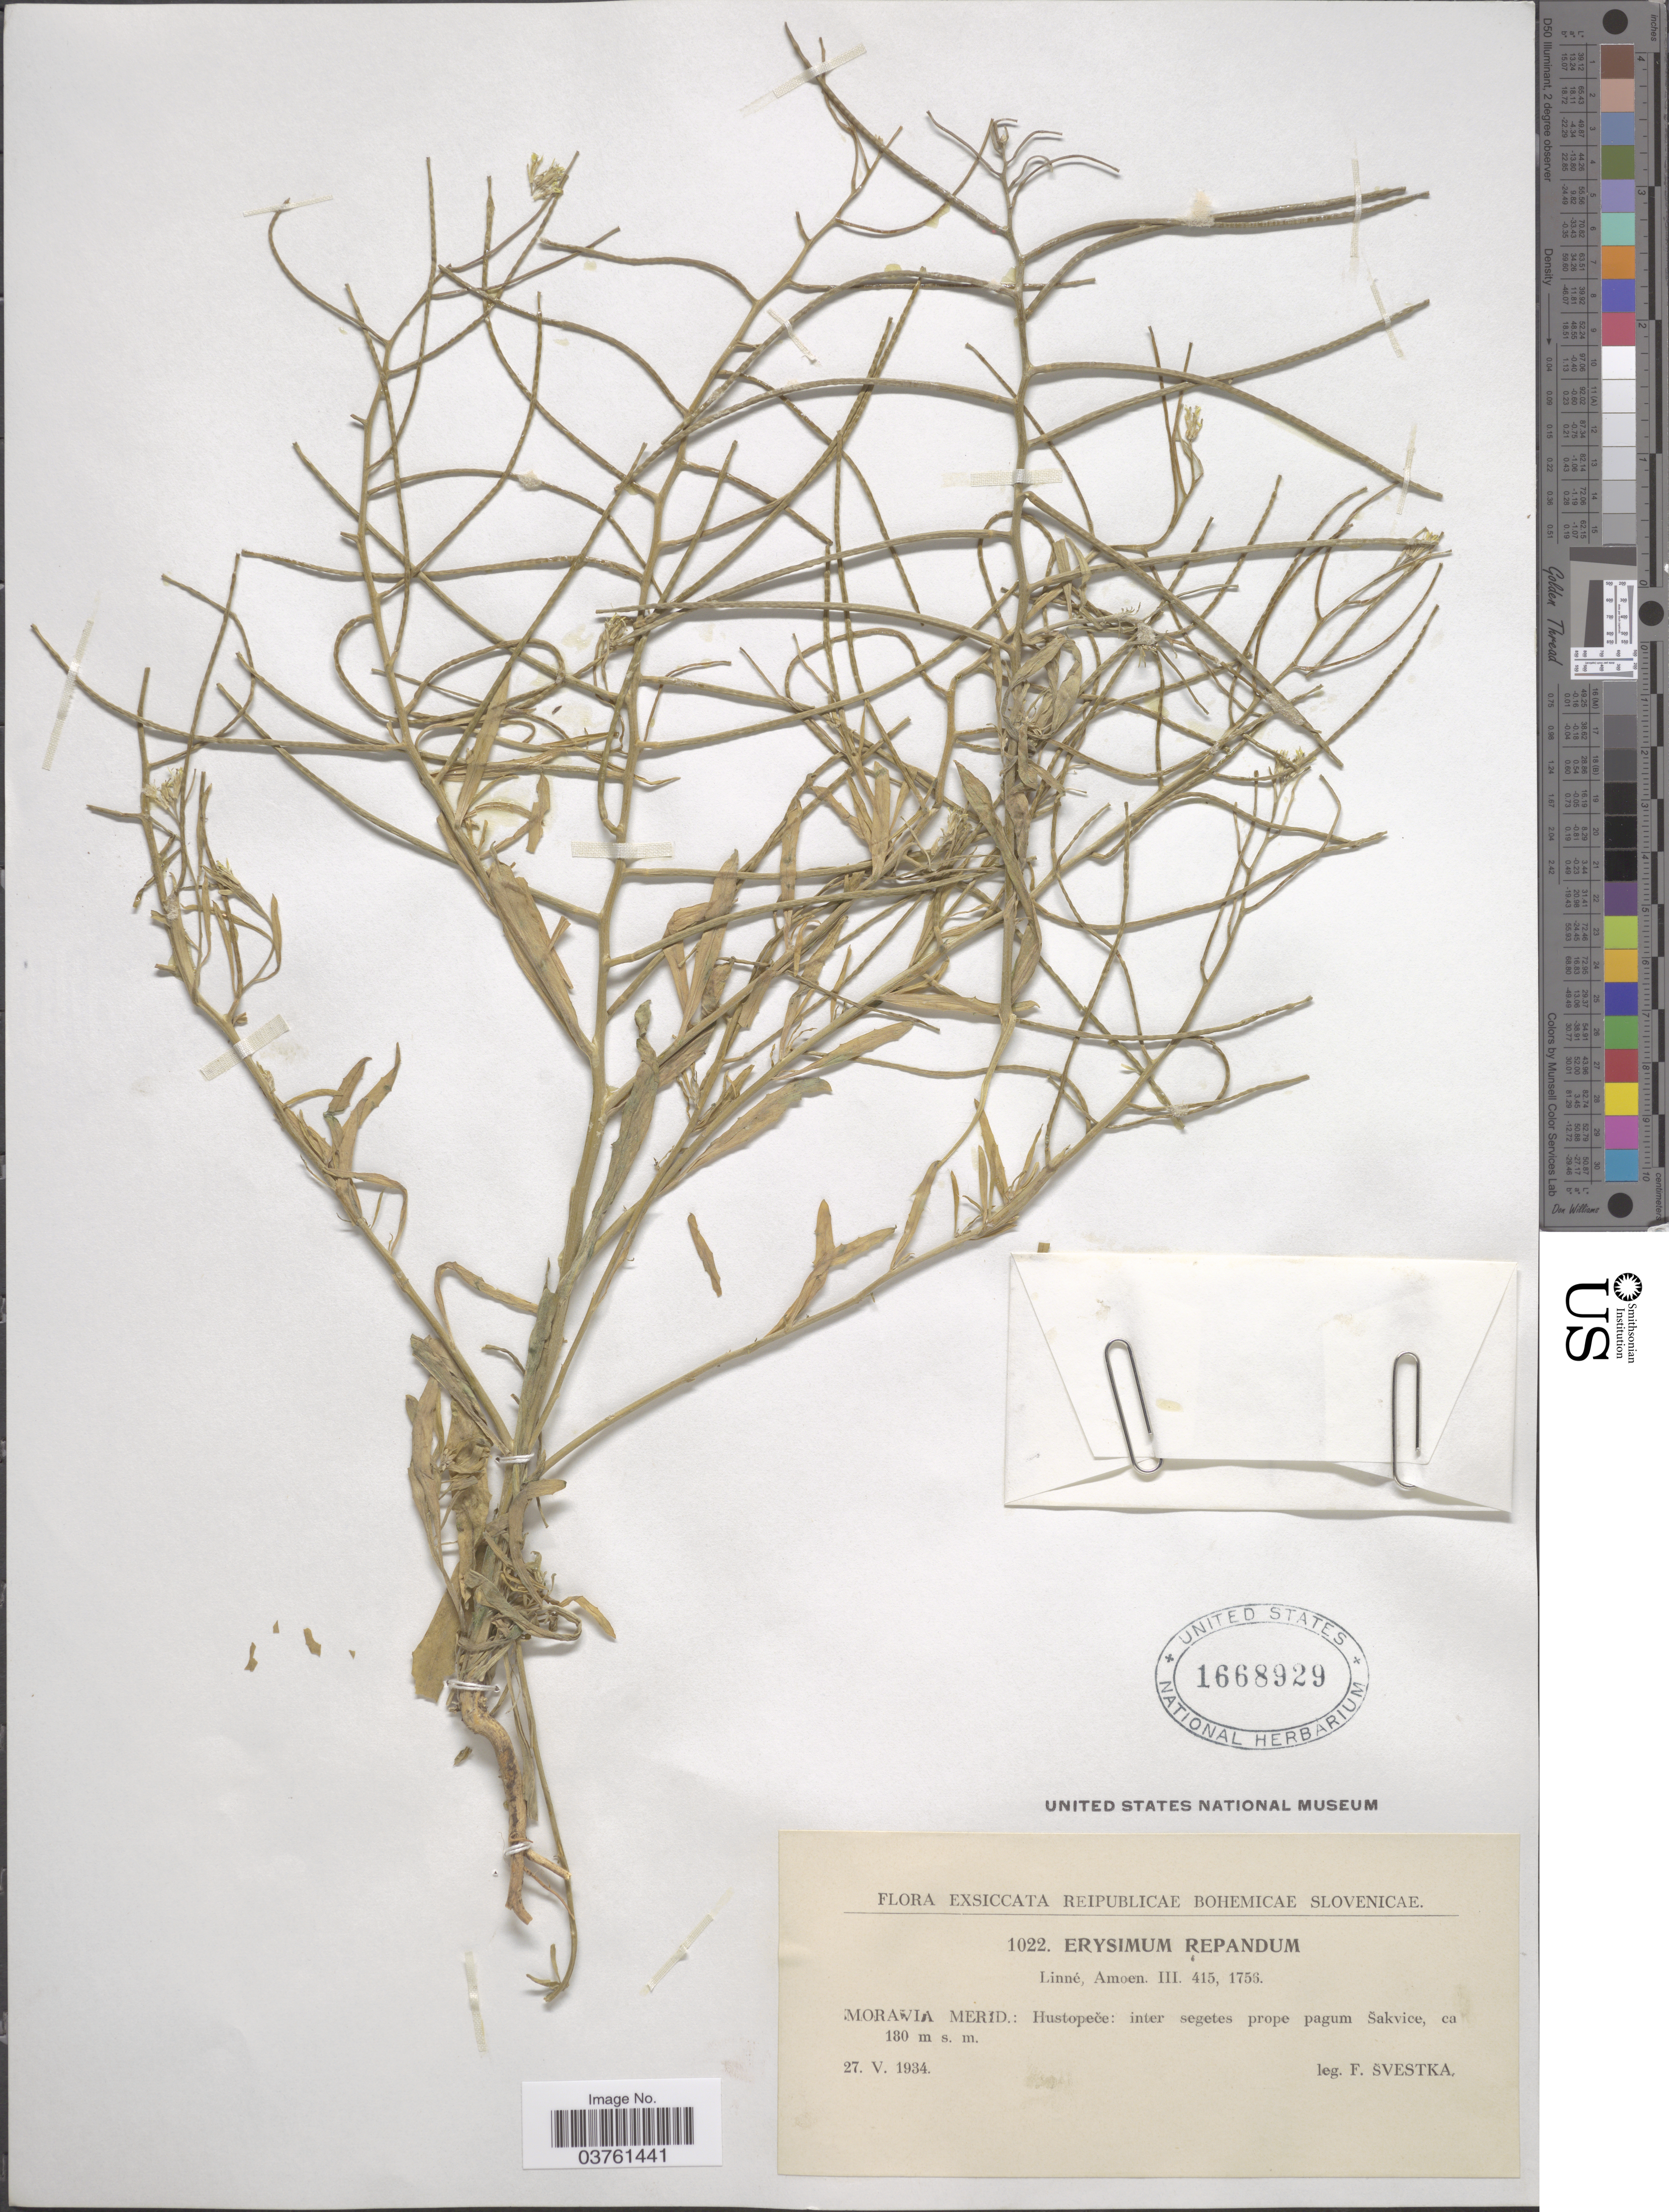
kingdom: Plantae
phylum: Tracheophyta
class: Magnoliopsida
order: Brassicales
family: Brassicaceae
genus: Erysimum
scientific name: Erysimum repandum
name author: L.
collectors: F. Svestka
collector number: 1022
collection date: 1934-05-27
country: Czechia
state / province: Moravian-Silesian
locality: Moravia Merid.: Hustopeče: inter segetes prope pagum Šakvice.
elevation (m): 180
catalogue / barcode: US 1668929